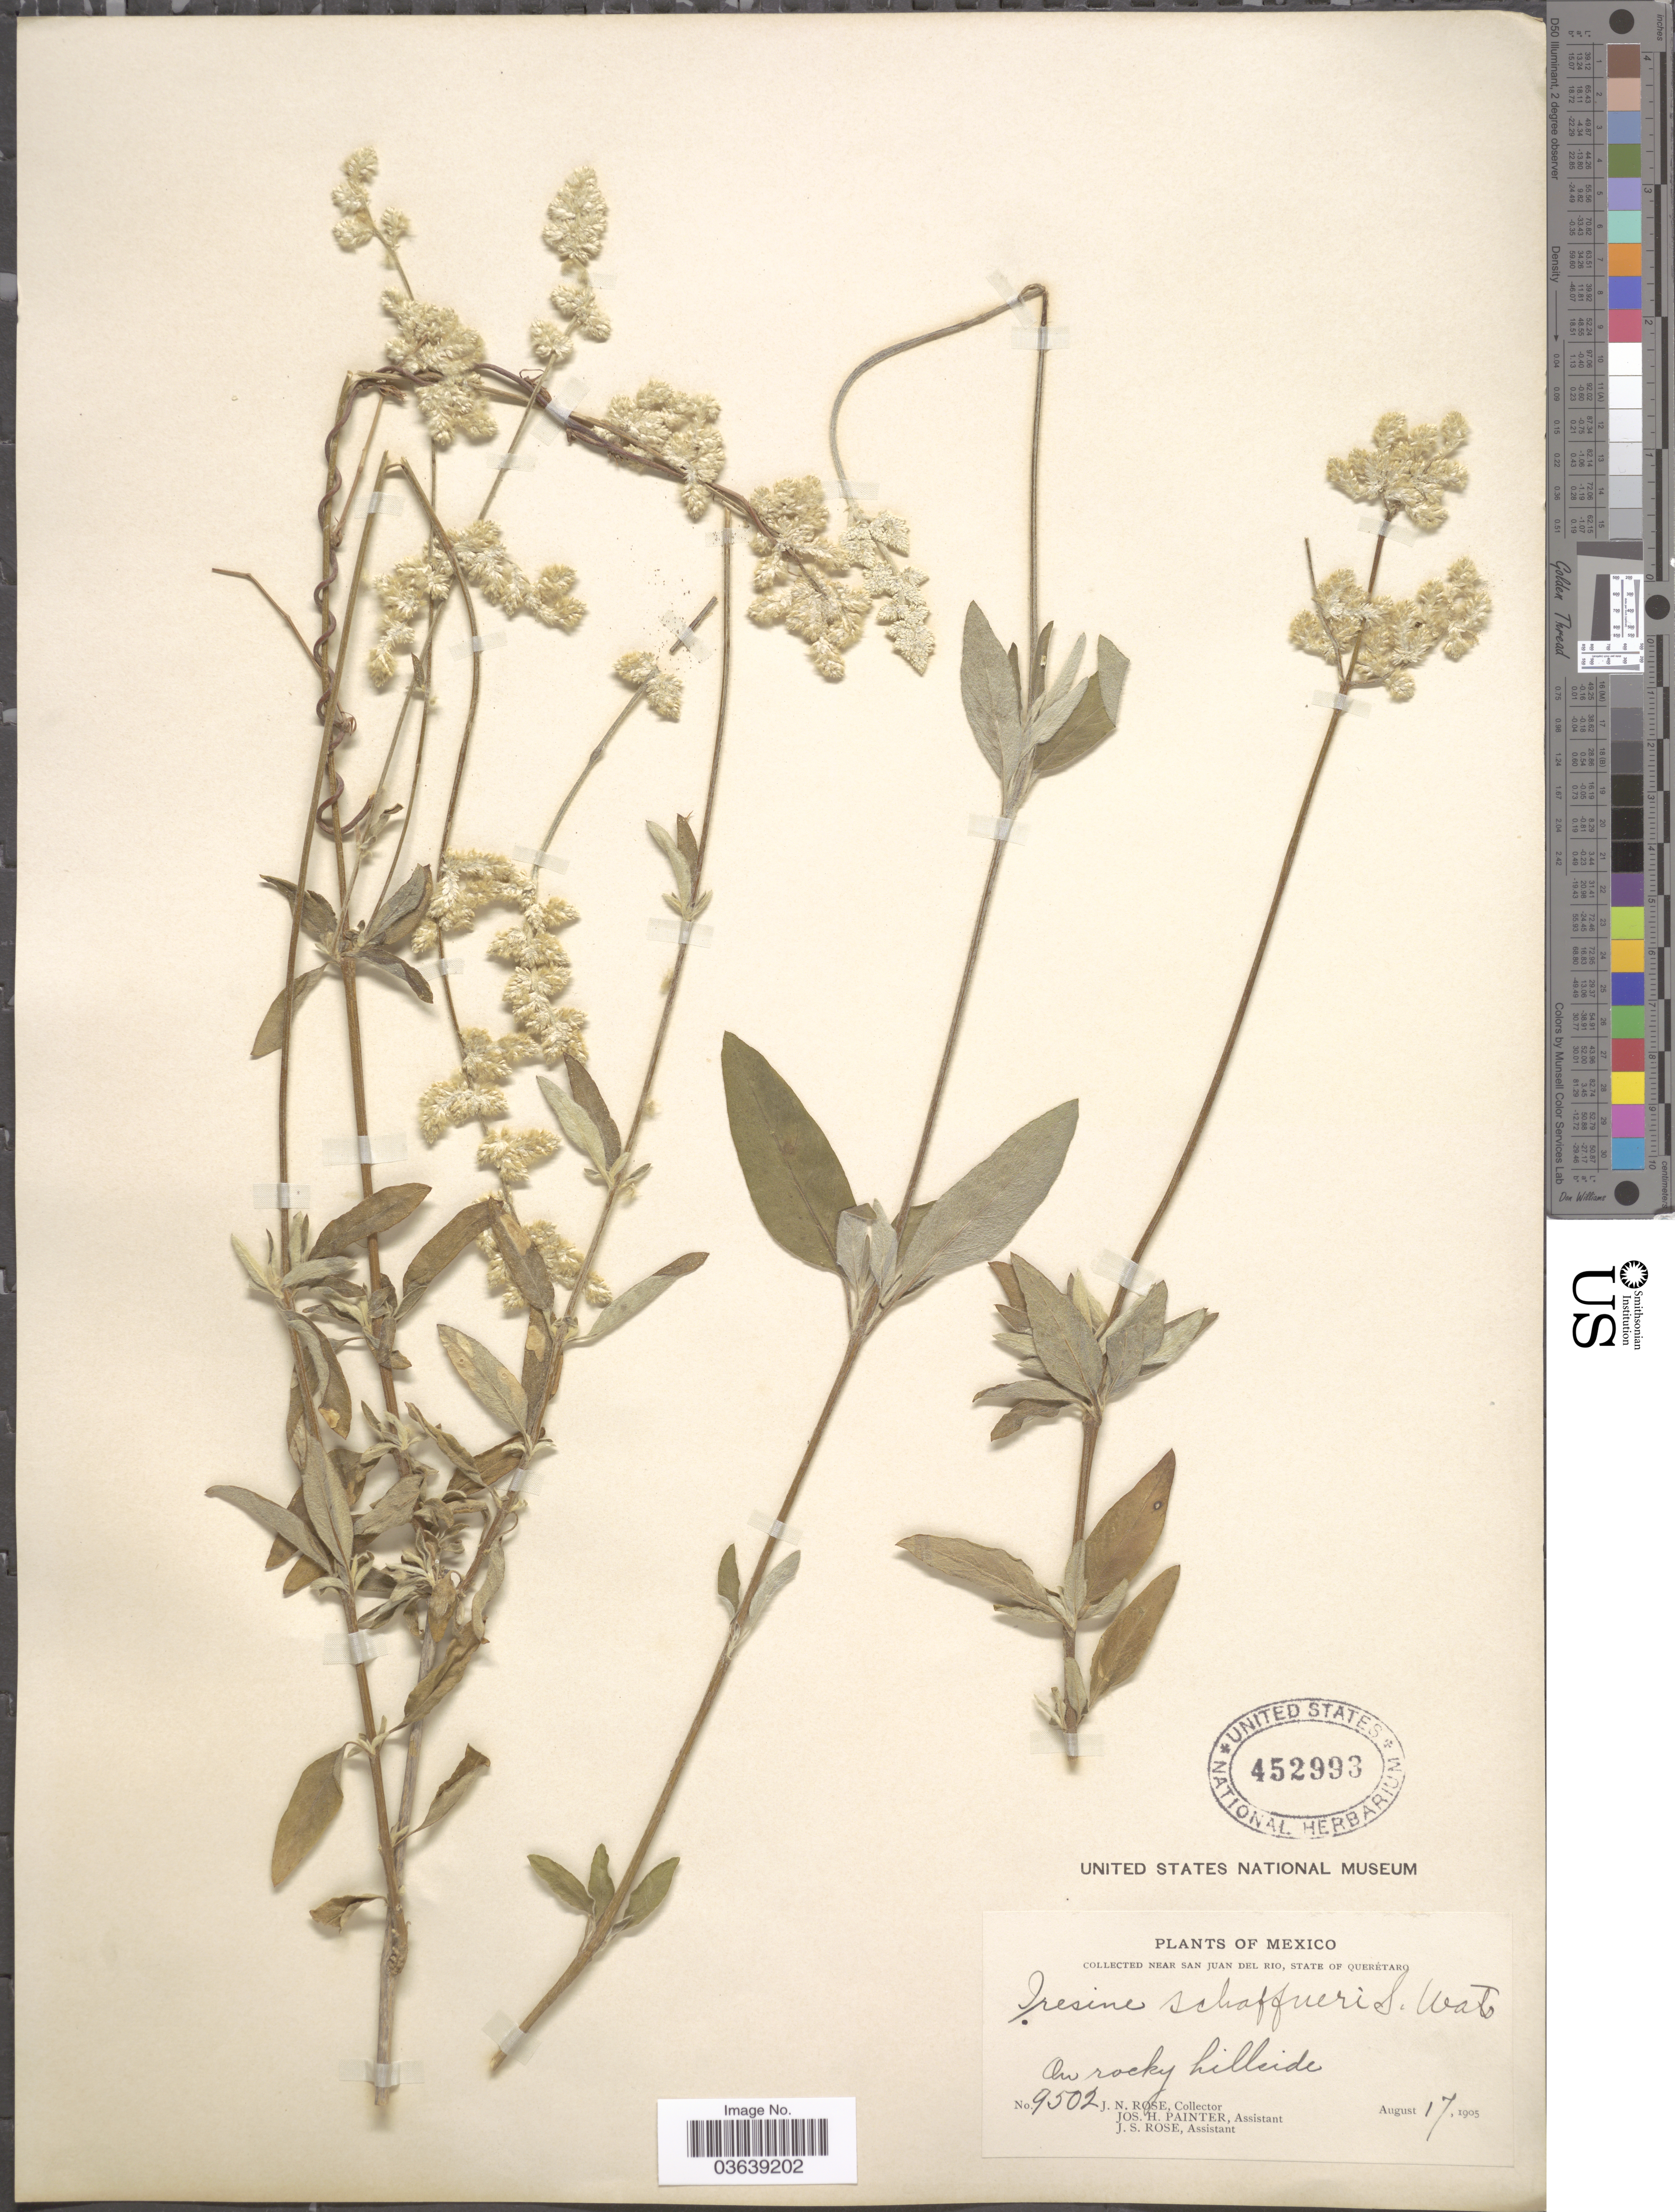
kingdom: Plantae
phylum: Tracheophyta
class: Magnoliopsida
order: Caryophyllales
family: Amaranthaceae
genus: Iresine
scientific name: Iresine schaffneri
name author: S. Watson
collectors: J. N. Rose, J. H. Painter & J. S. Rose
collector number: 9502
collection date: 1905-08-17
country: Mexico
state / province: Querétaro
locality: Near San Juan del Rio.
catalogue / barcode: US 452993